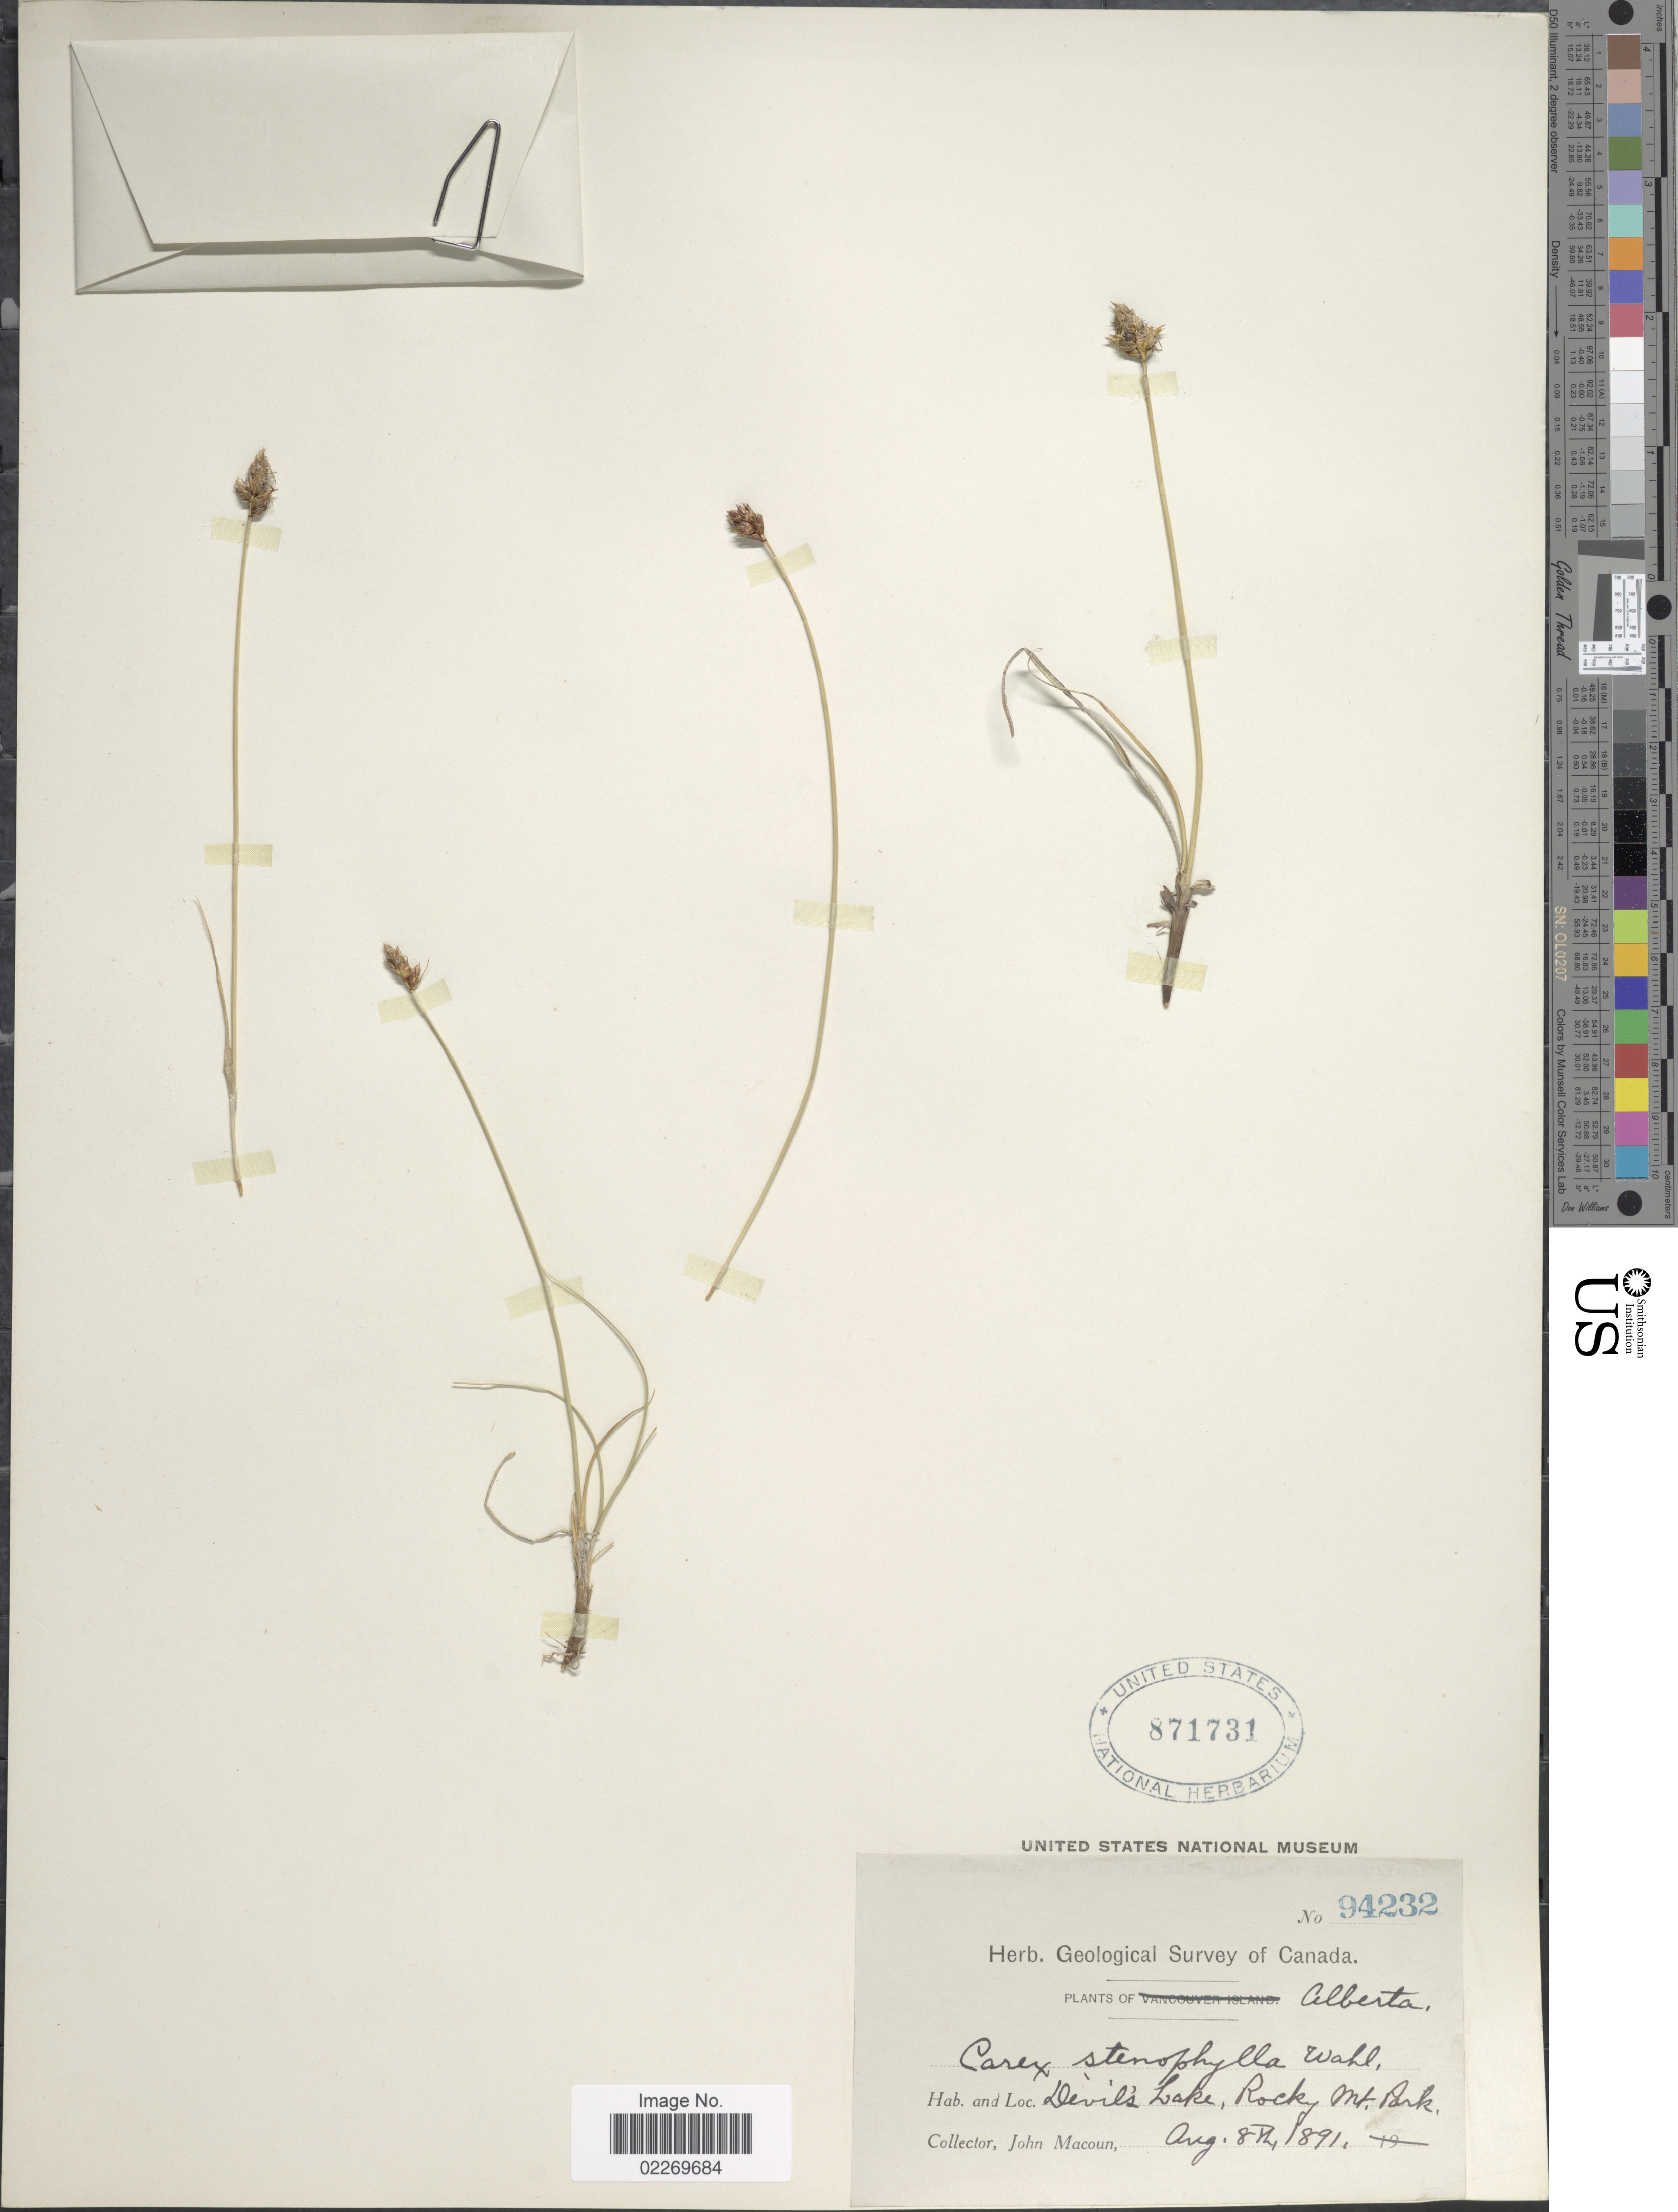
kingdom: Plantae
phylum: Tracheophyta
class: Liliopsida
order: Poales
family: Cyperaceae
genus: Carex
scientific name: Carex eleocharis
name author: L.H. Bailey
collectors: J. Macoun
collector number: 94232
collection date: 1891-08-08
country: Canada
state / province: Alberta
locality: Devil's Lake, Rocky Mt. Park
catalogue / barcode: US 871731